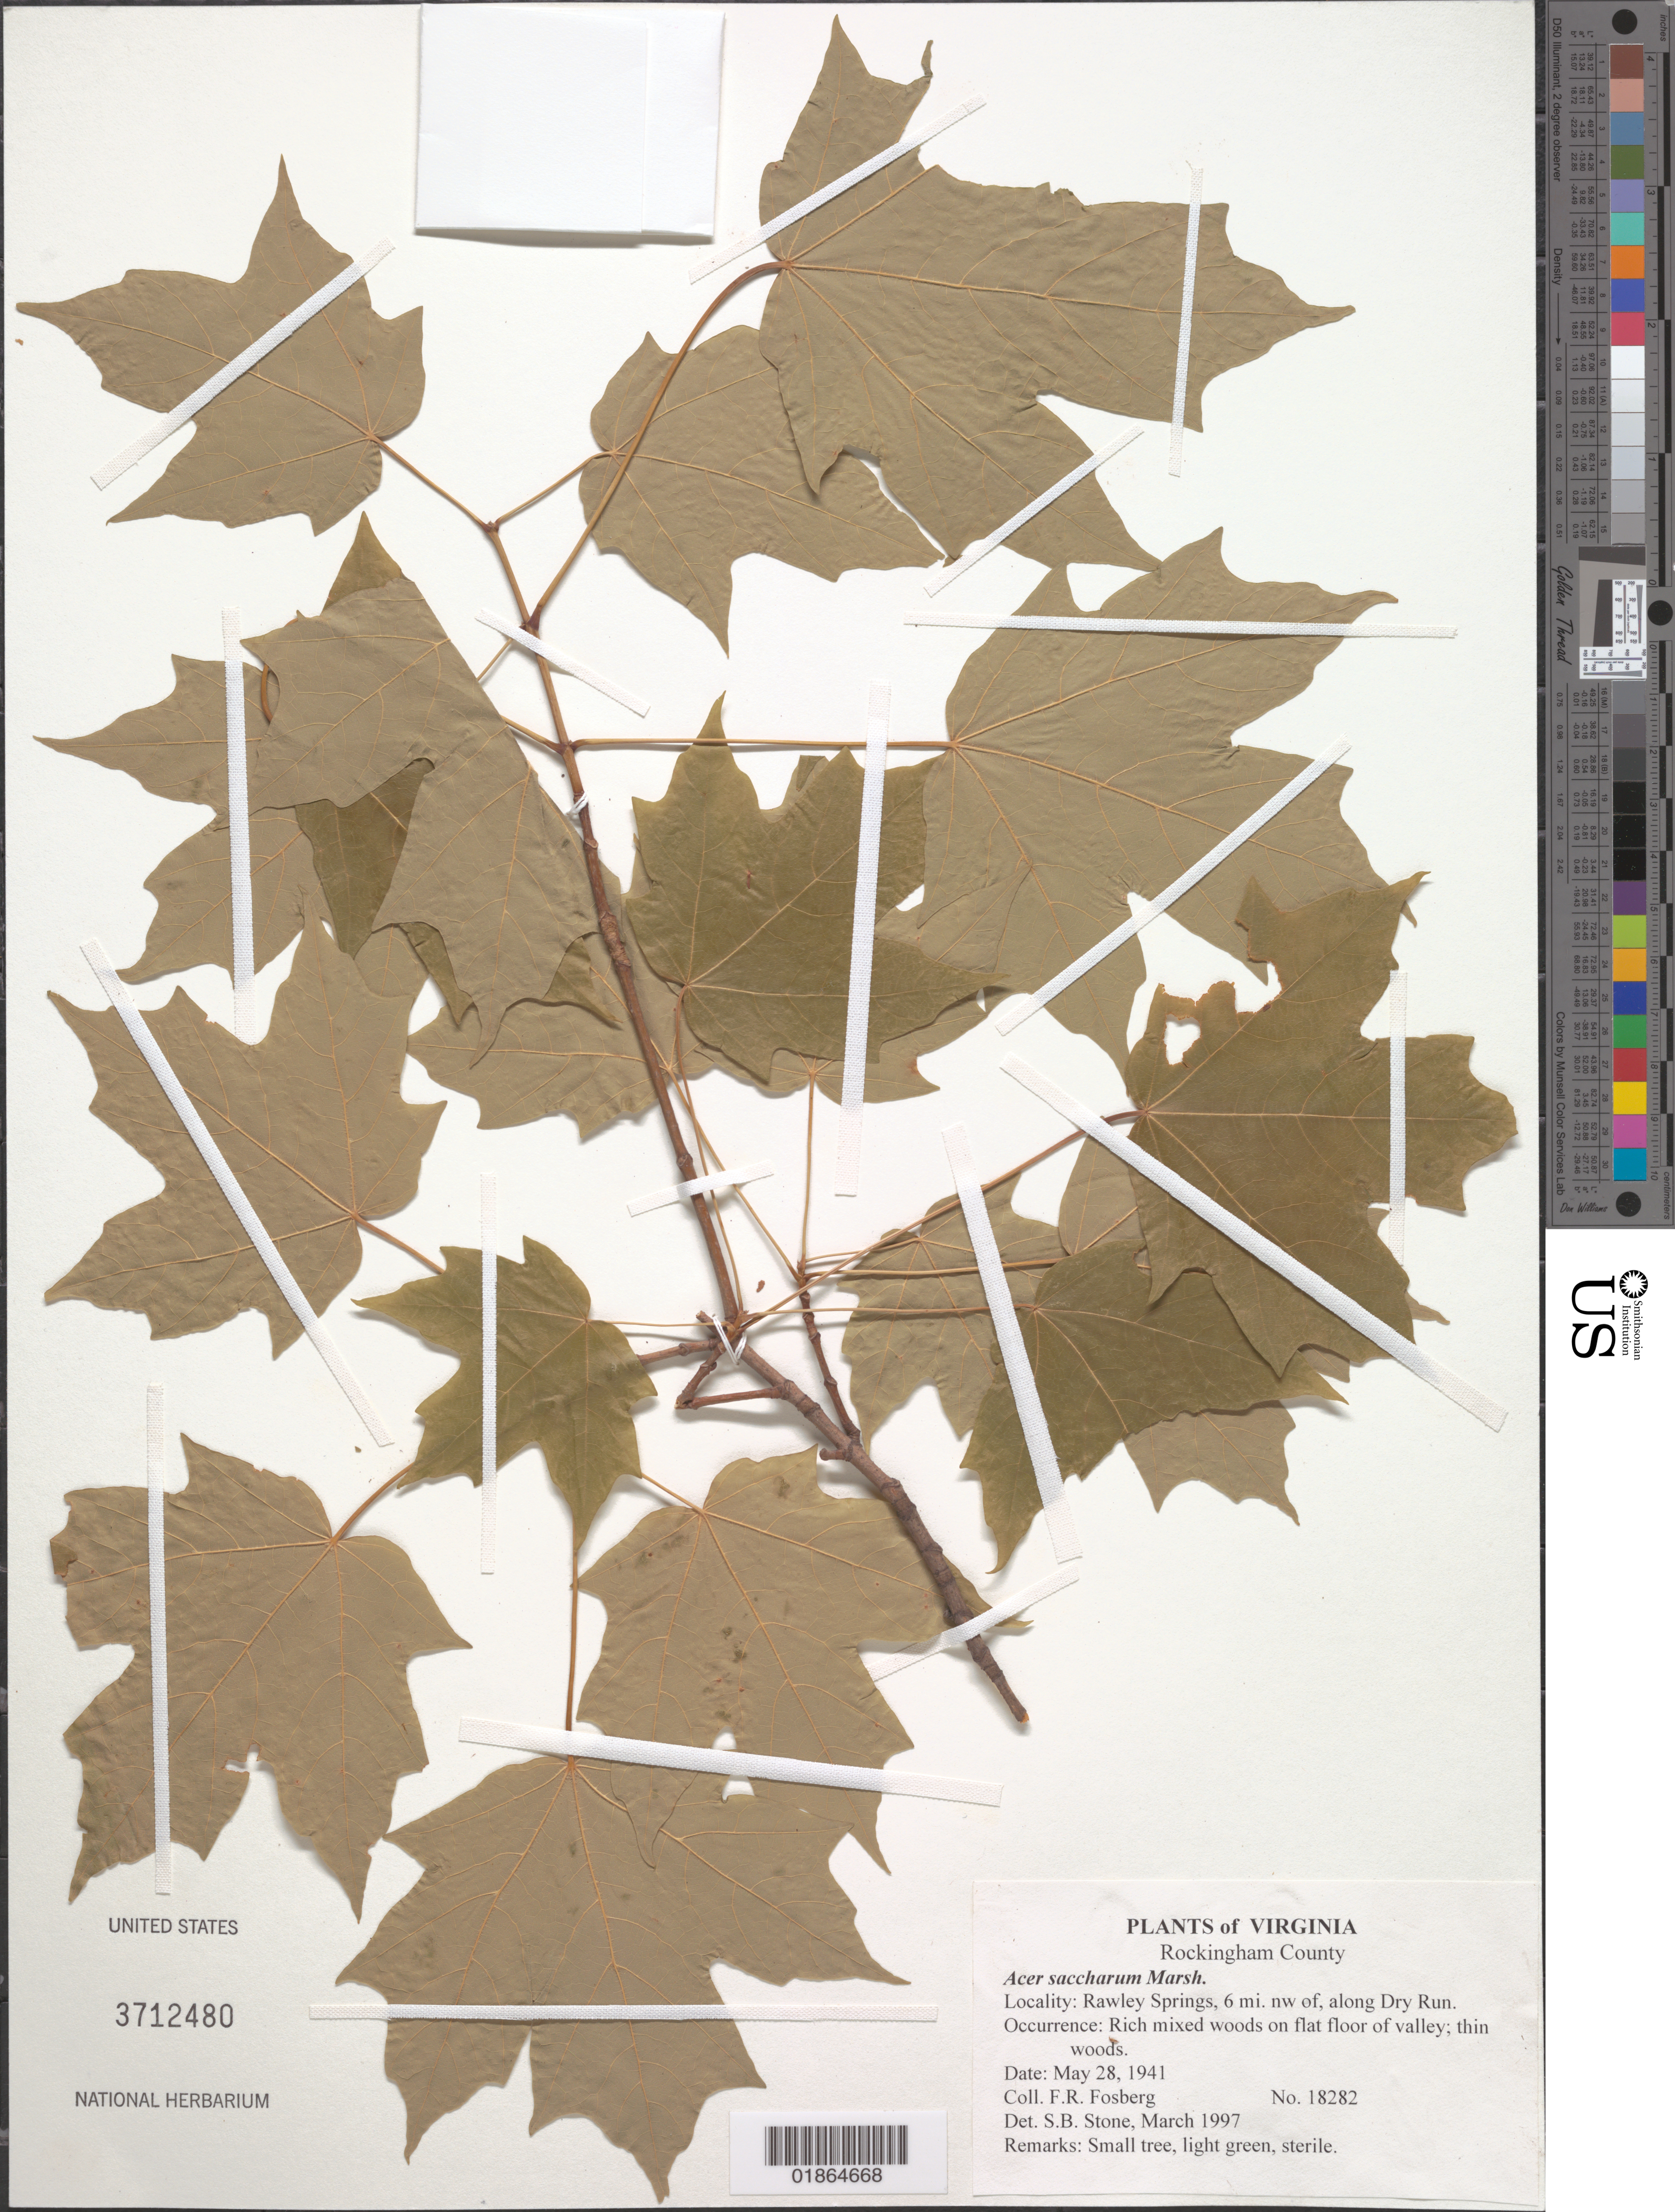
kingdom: Plantae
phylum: Tracheophyta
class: Magnoliopsida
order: Sapindales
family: Sapindaceae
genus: Acer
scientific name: Acer saccharum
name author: Marshall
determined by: Orli, Sylvia Stone, (BOT), Smithsonian Institution - National Museum of Natural History (UNITED STATES)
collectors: F. R. Fosberg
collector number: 18282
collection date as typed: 28 May 1941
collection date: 1941-05-28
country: United States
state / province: Virginia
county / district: Rockingham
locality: Rawley Springs, 6 mi. NW of, along Dry Run.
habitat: Rich mixed woods on flat floor of valley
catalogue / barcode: US 3712480